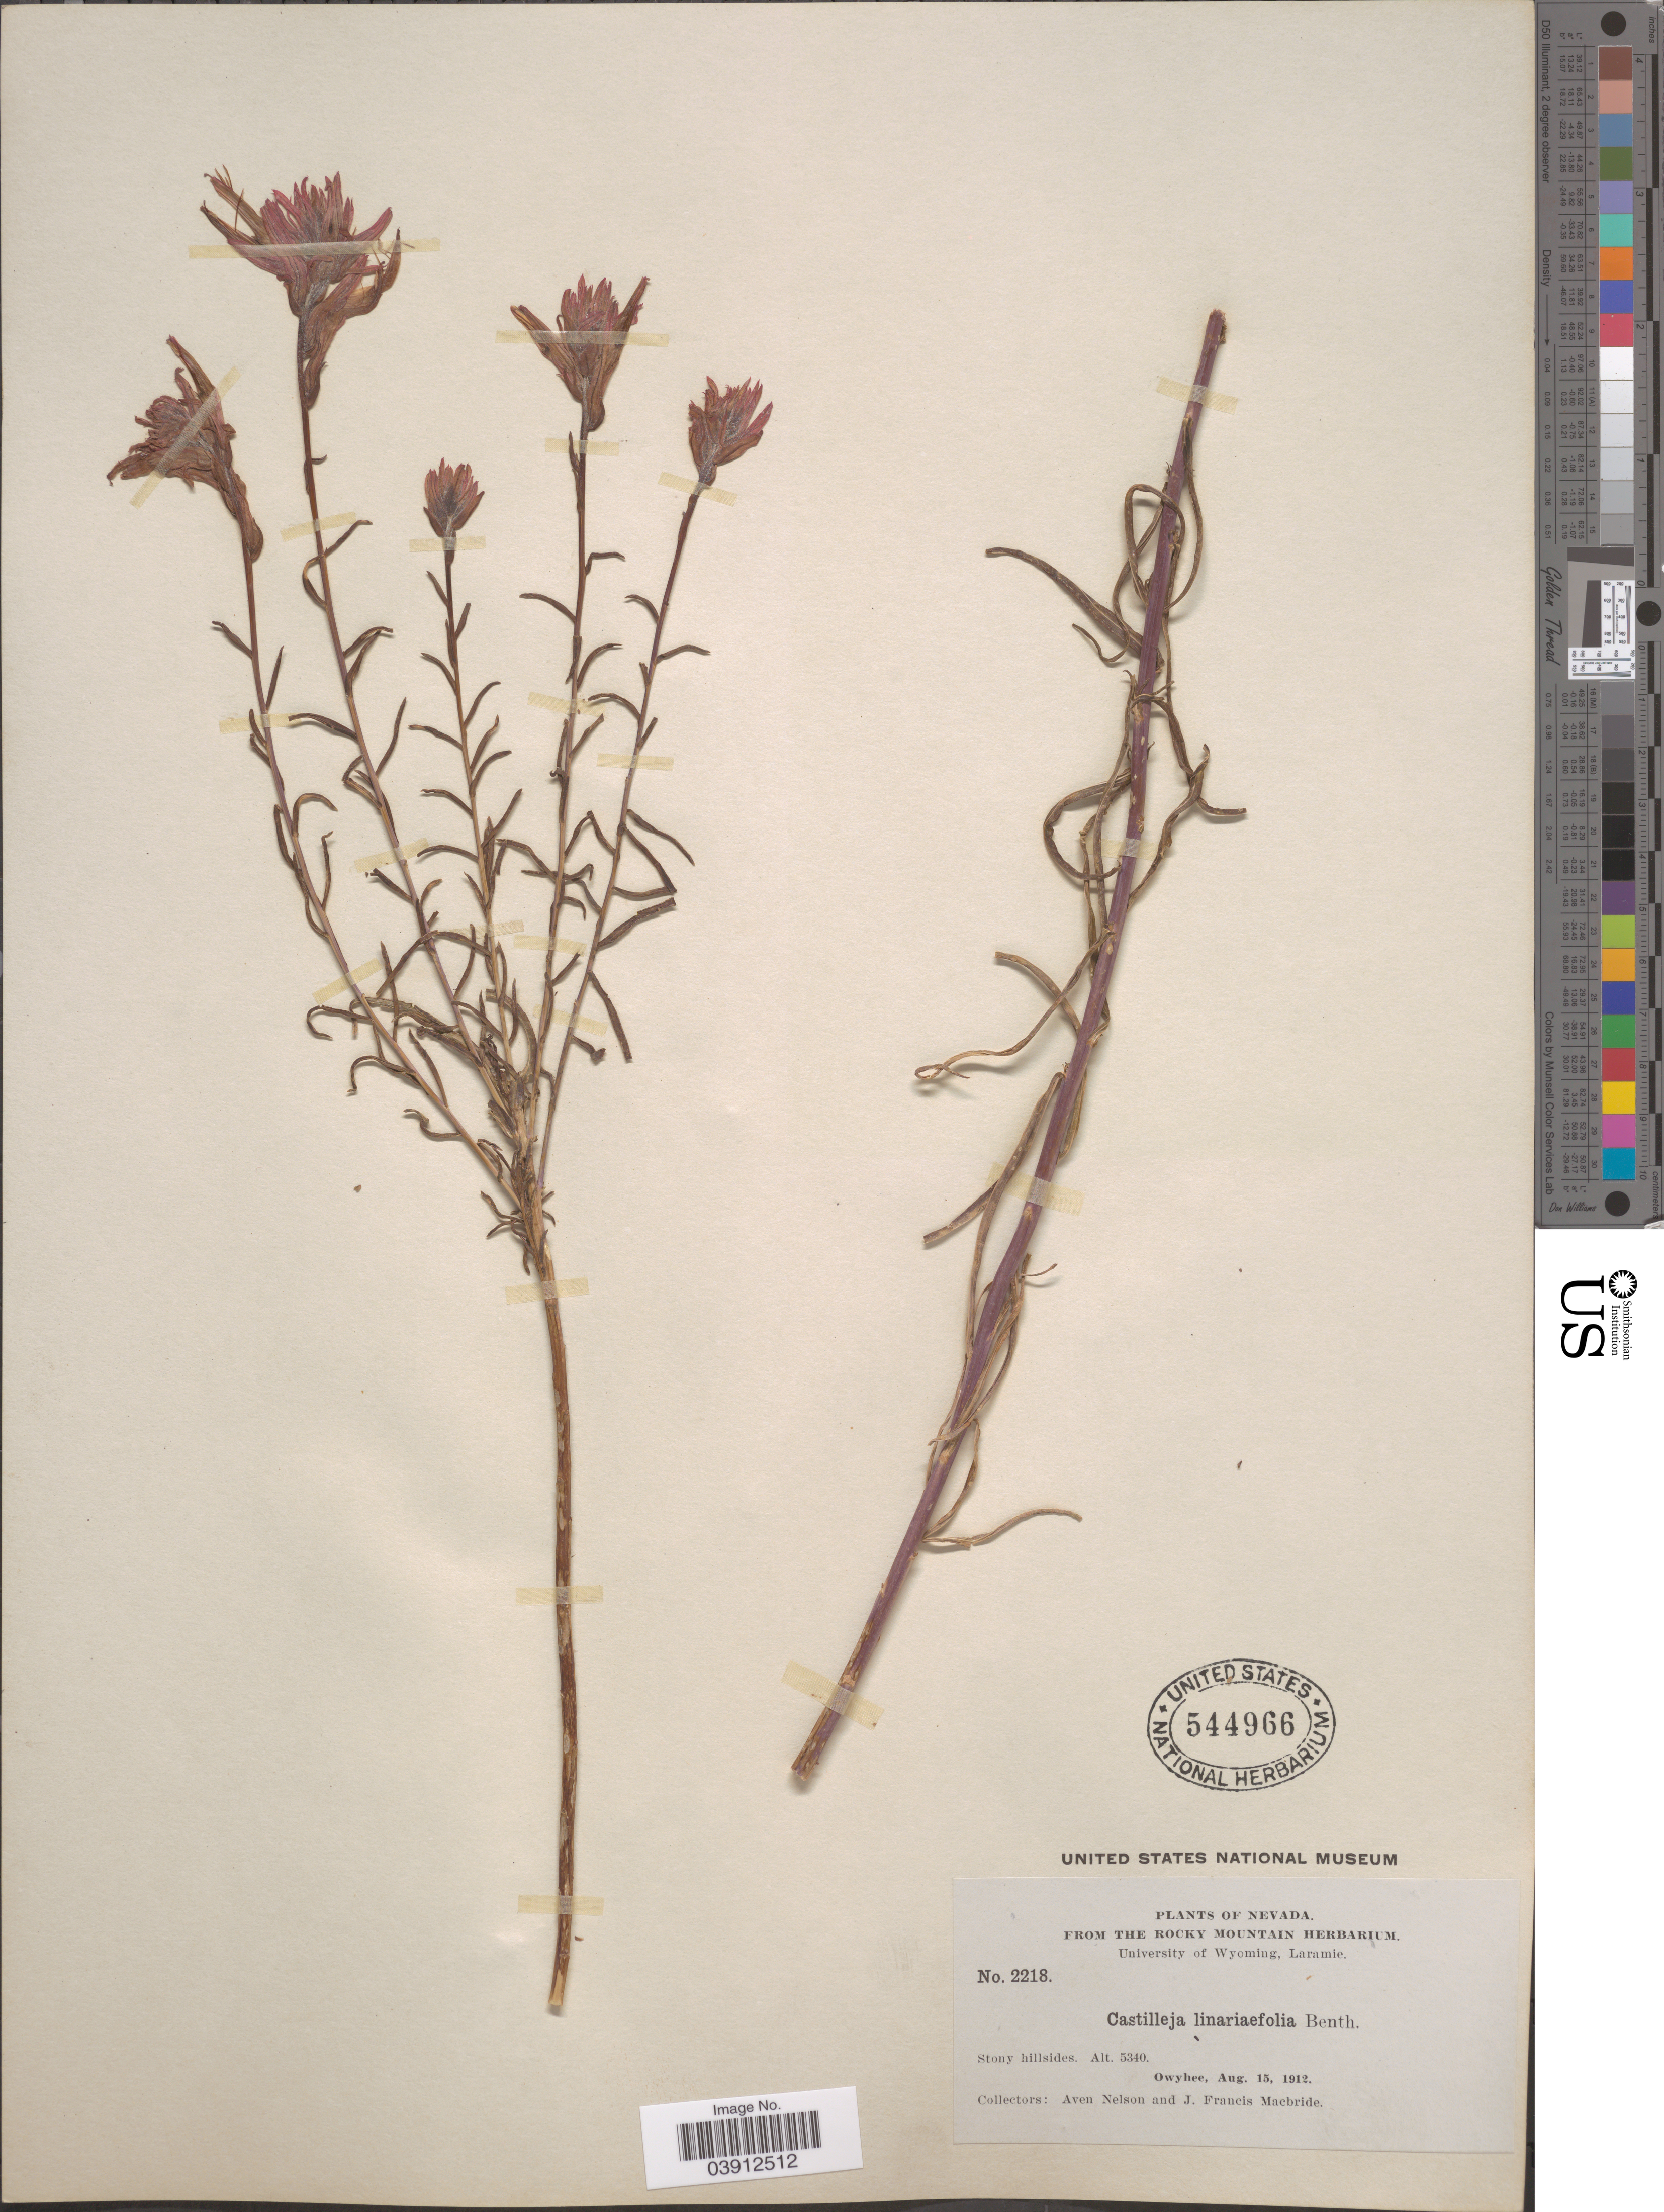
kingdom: Plantae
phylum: Tracheophyta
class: Magnoliopsida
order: Lamiales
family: Orobanchaceae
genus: Castilleja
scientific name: Castilleja linariifolia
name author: Benth.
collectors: A. Nelson & J. F. Macbride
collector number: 2218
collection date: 1912-08-15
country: United States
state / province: Nevada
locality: Stony hillsides. Owyhee.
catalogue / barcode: US 544966